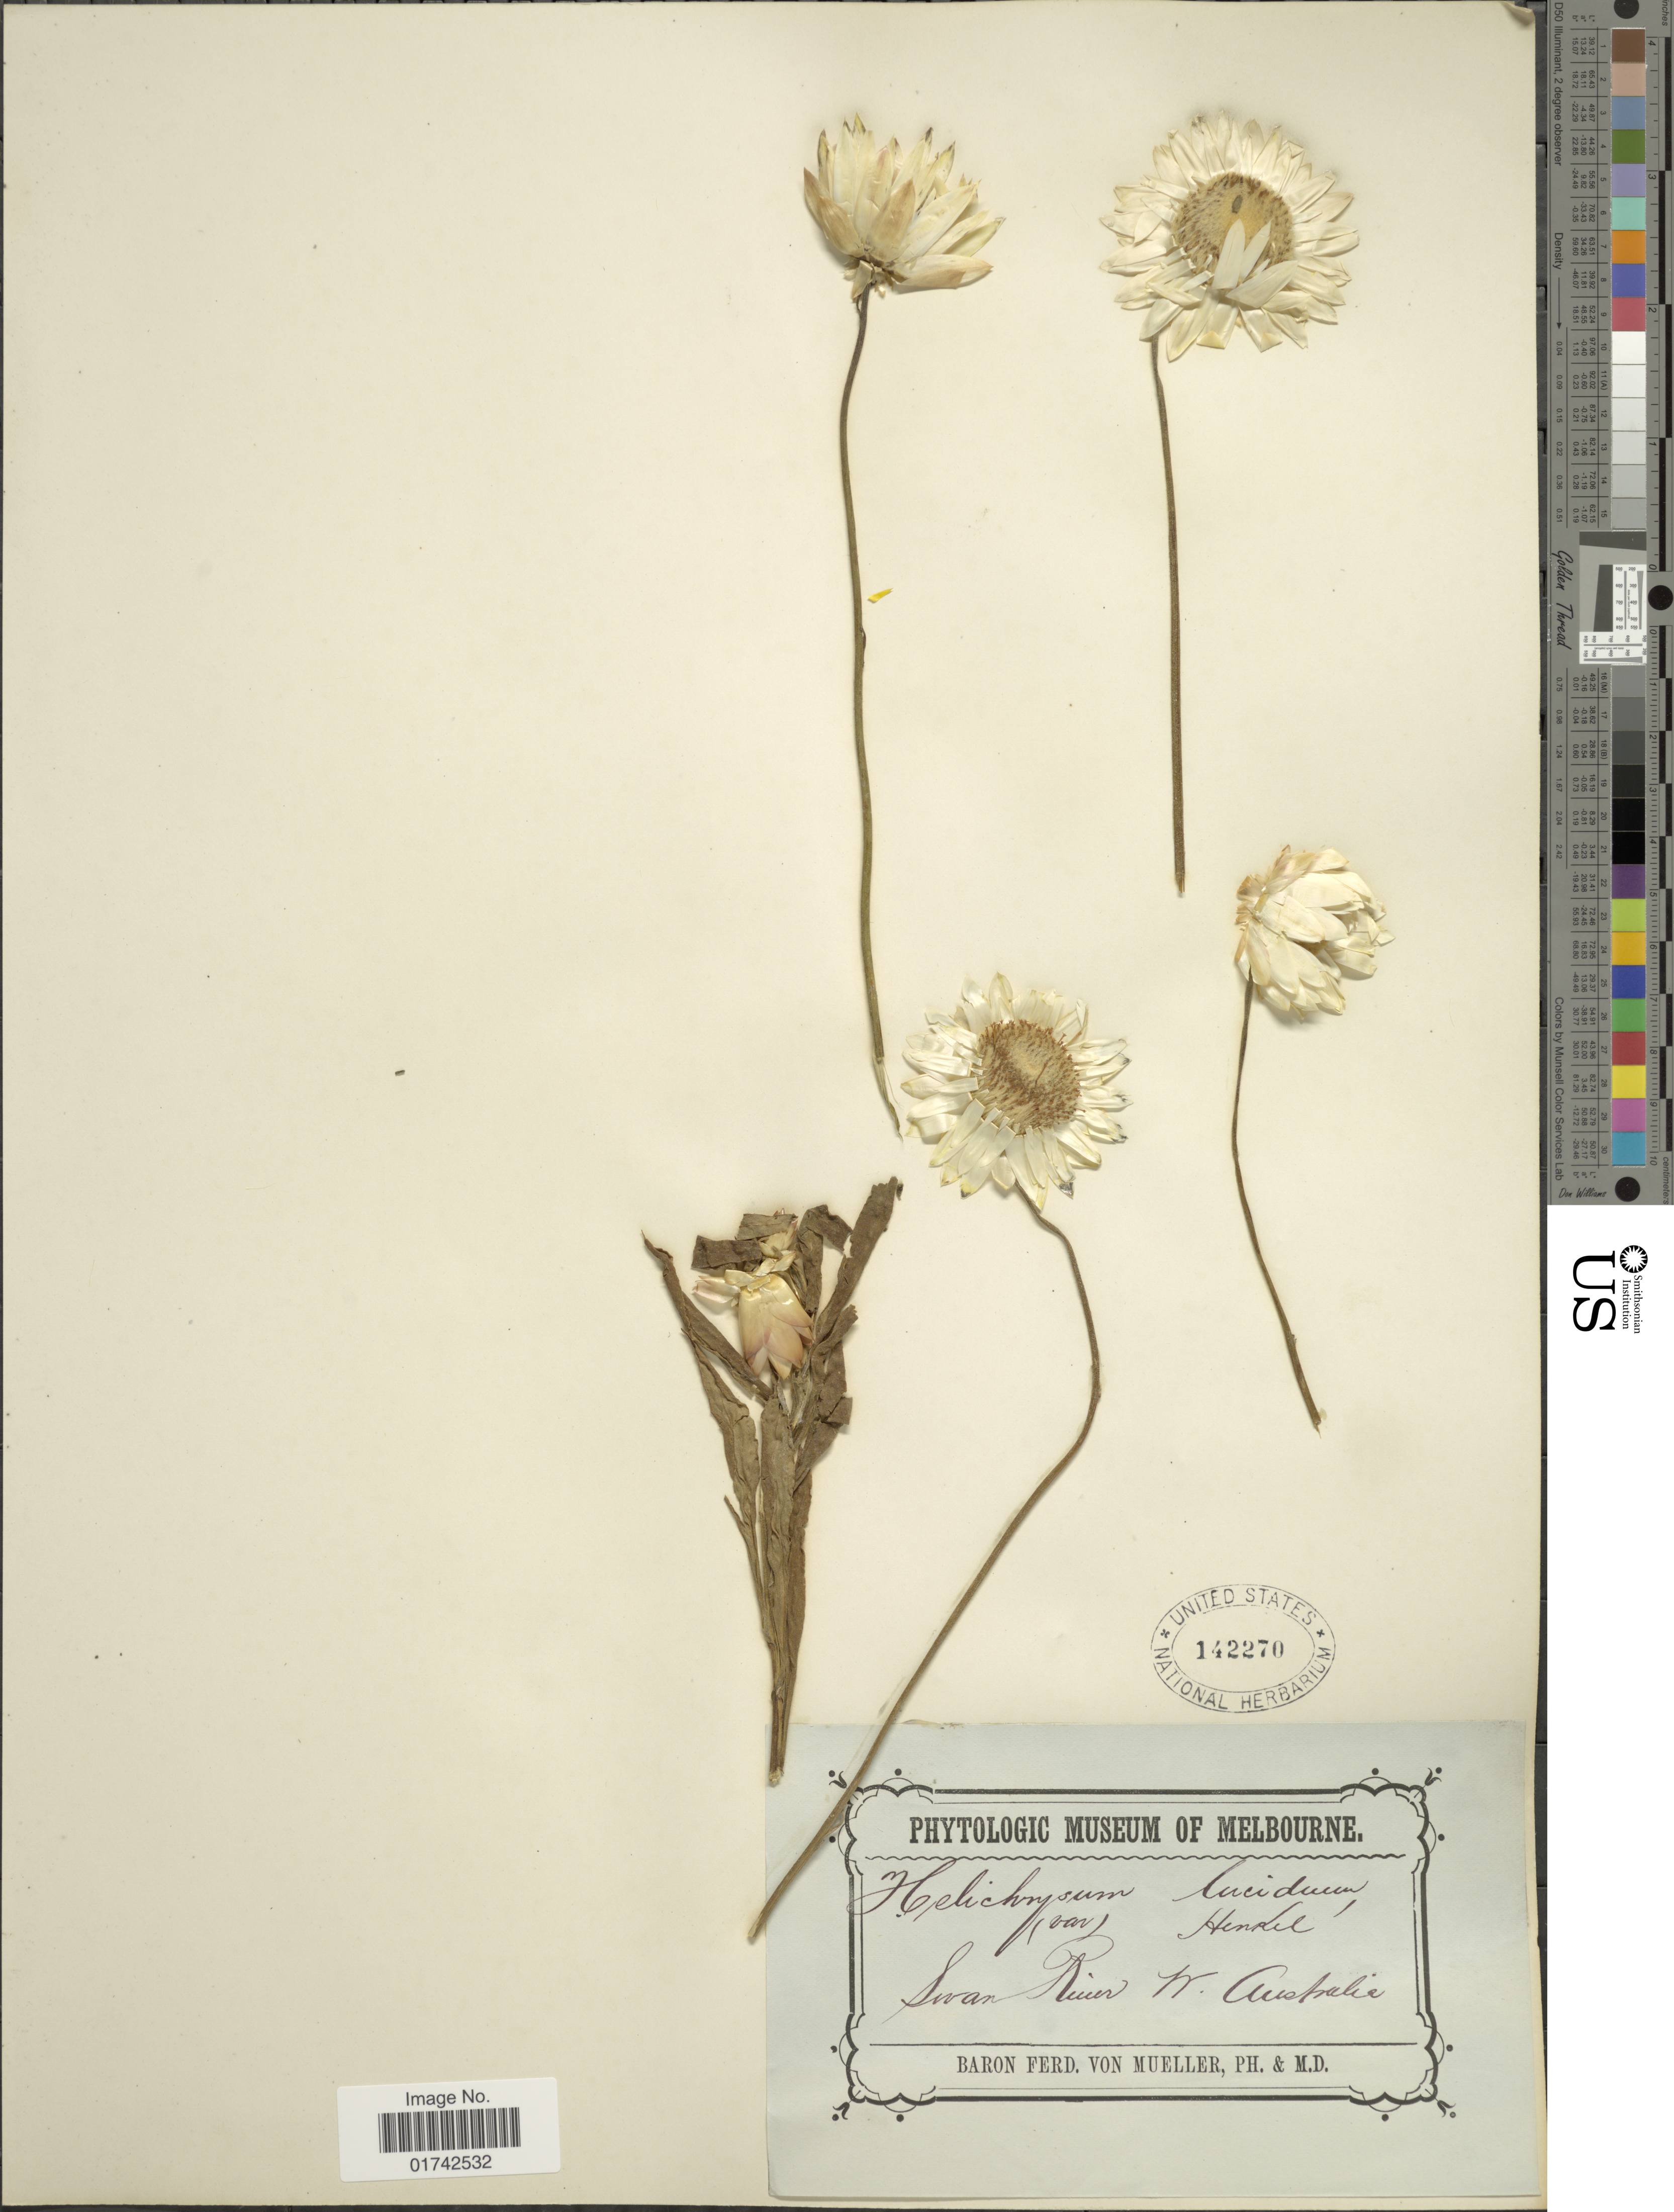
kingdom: Plantae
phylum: Tracheophyta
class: Magnoliopsida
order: Asterales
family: Asteraceae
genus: Helichrysum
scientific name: Helichrysum lucidum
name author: Henckel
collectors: F. von Mueller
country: Australia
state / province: Western Australia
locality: Swan River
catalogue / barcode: US 142270